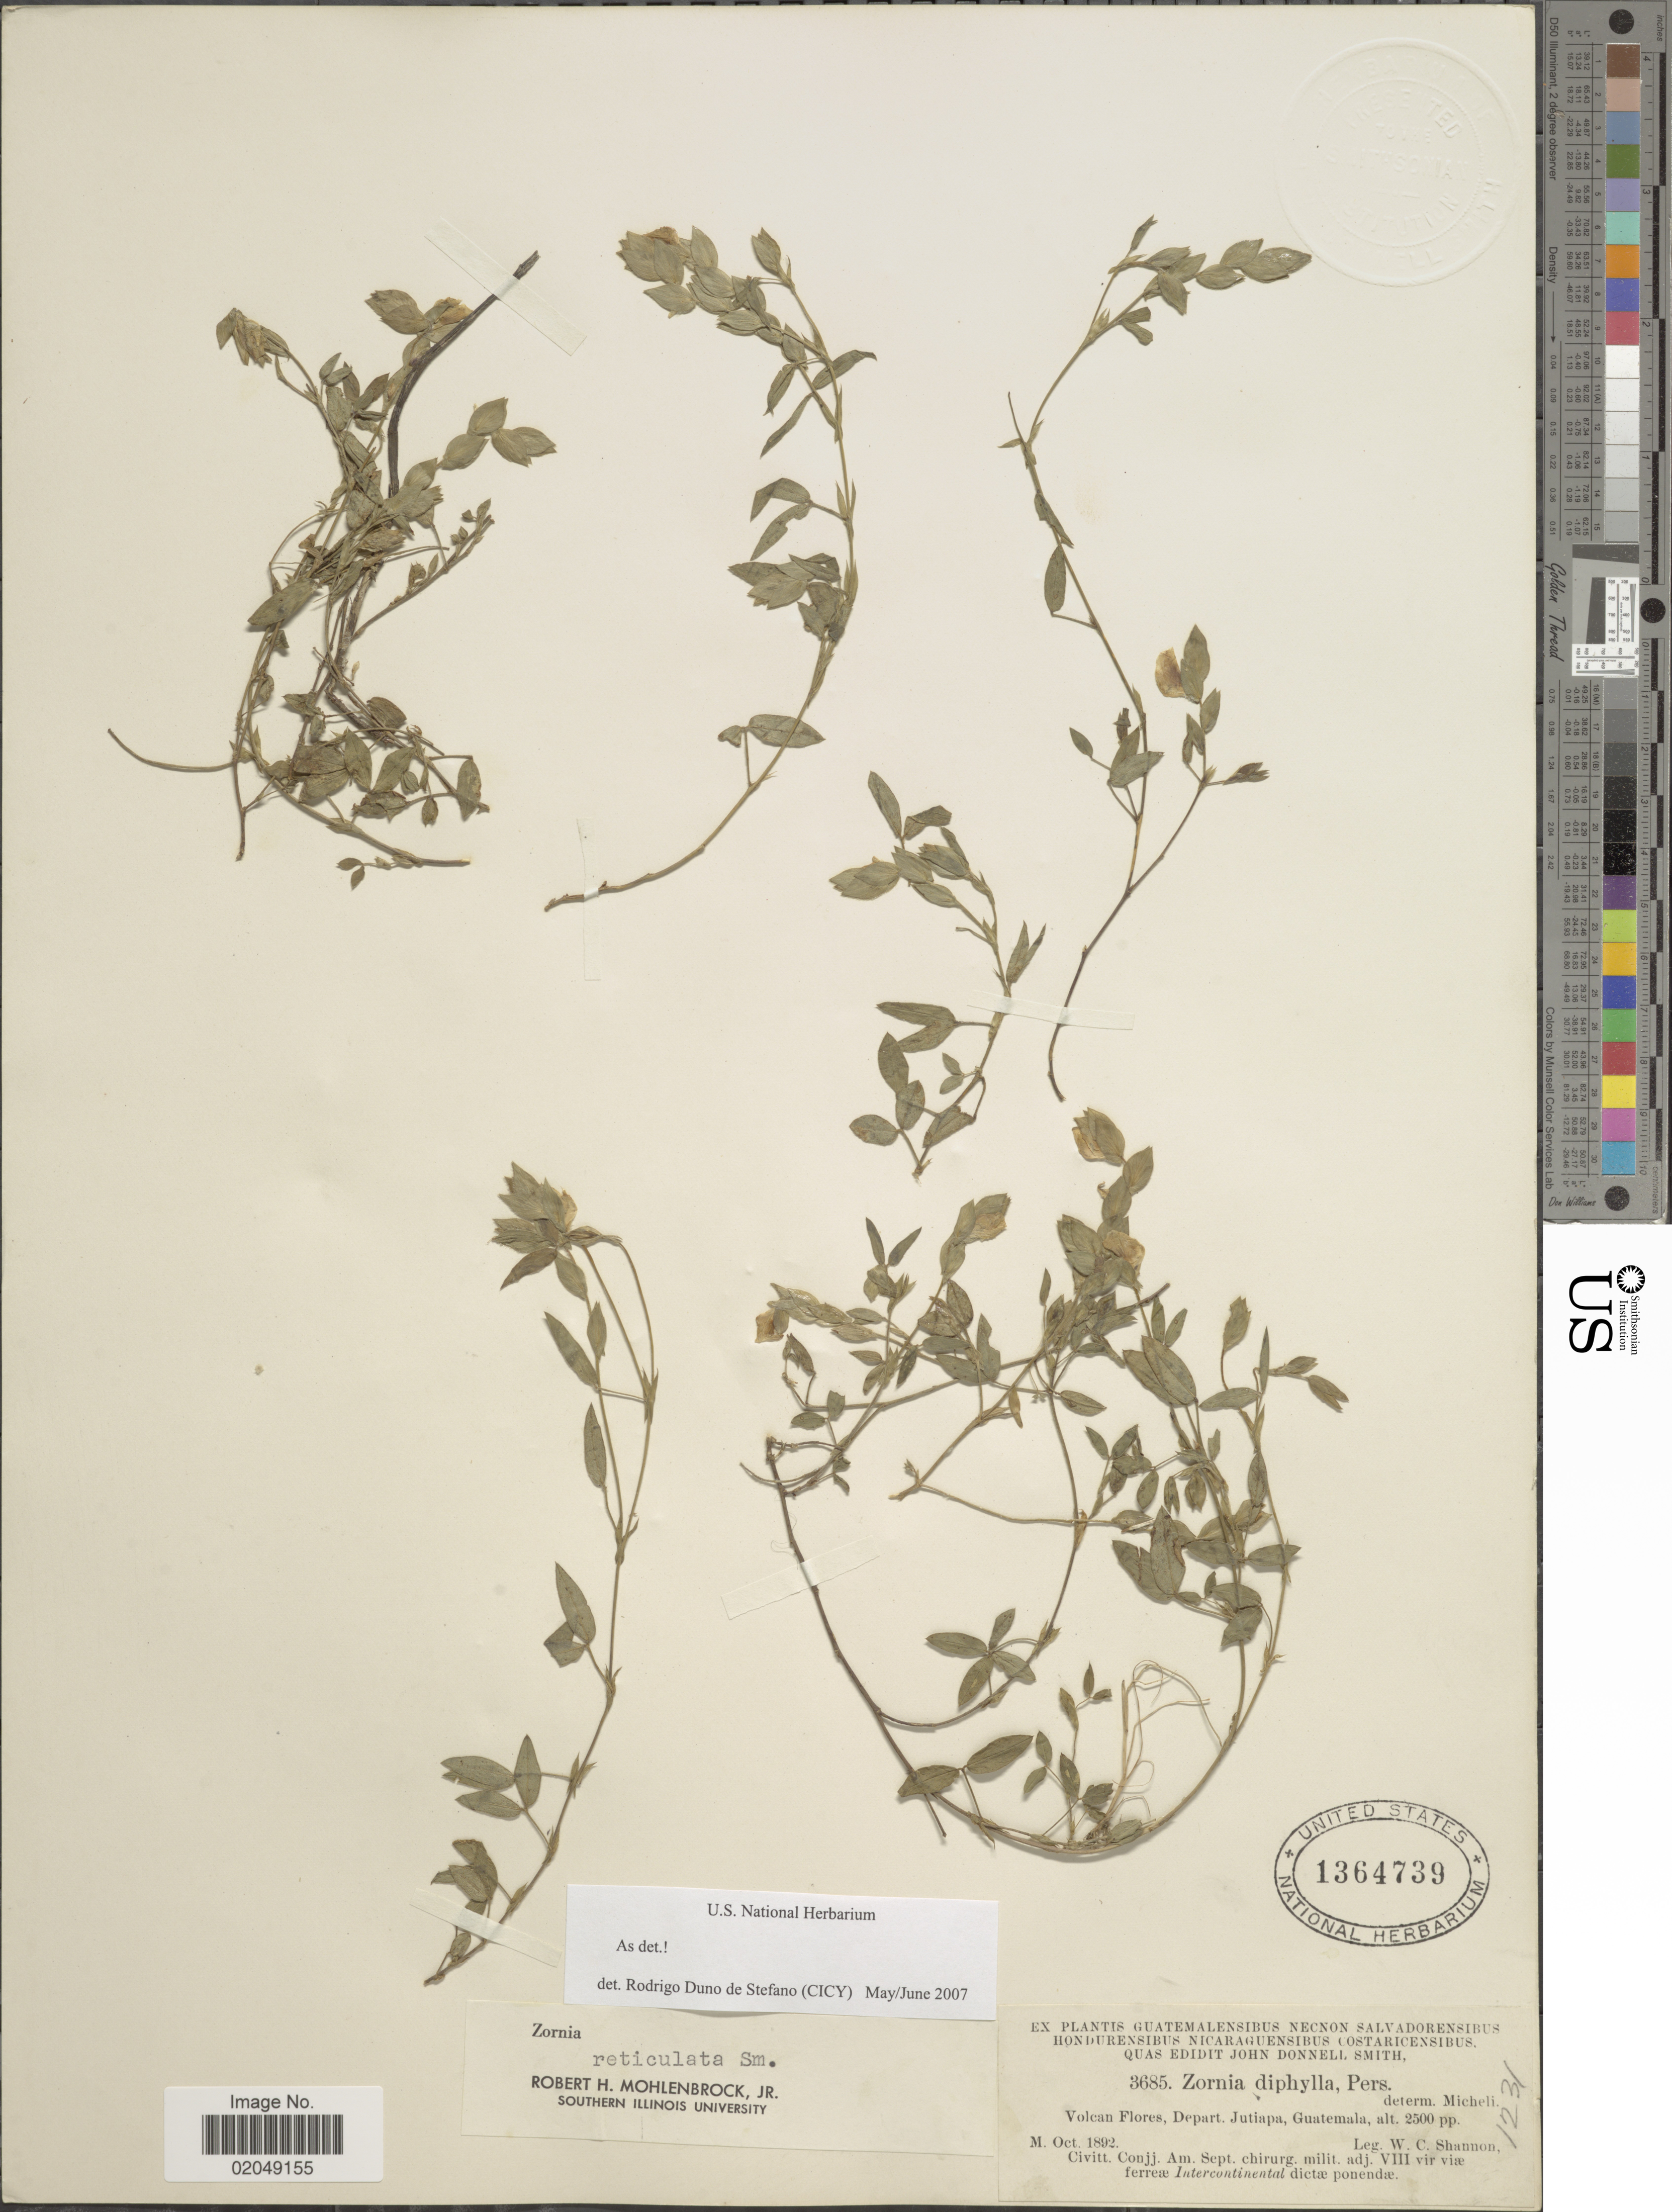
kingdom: Plantae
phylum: Tracheophyta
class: Magnoliopsida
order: Fabales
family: Fabaceae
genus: Zornia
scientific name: Zornia reticulata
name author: Sm.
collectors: W. C. Shannon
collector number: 3685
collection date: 1892-10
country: Guatemala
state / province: Jutiapa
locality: Volcan, depart. Jutiapa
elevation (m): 762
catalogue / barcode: US 1364739